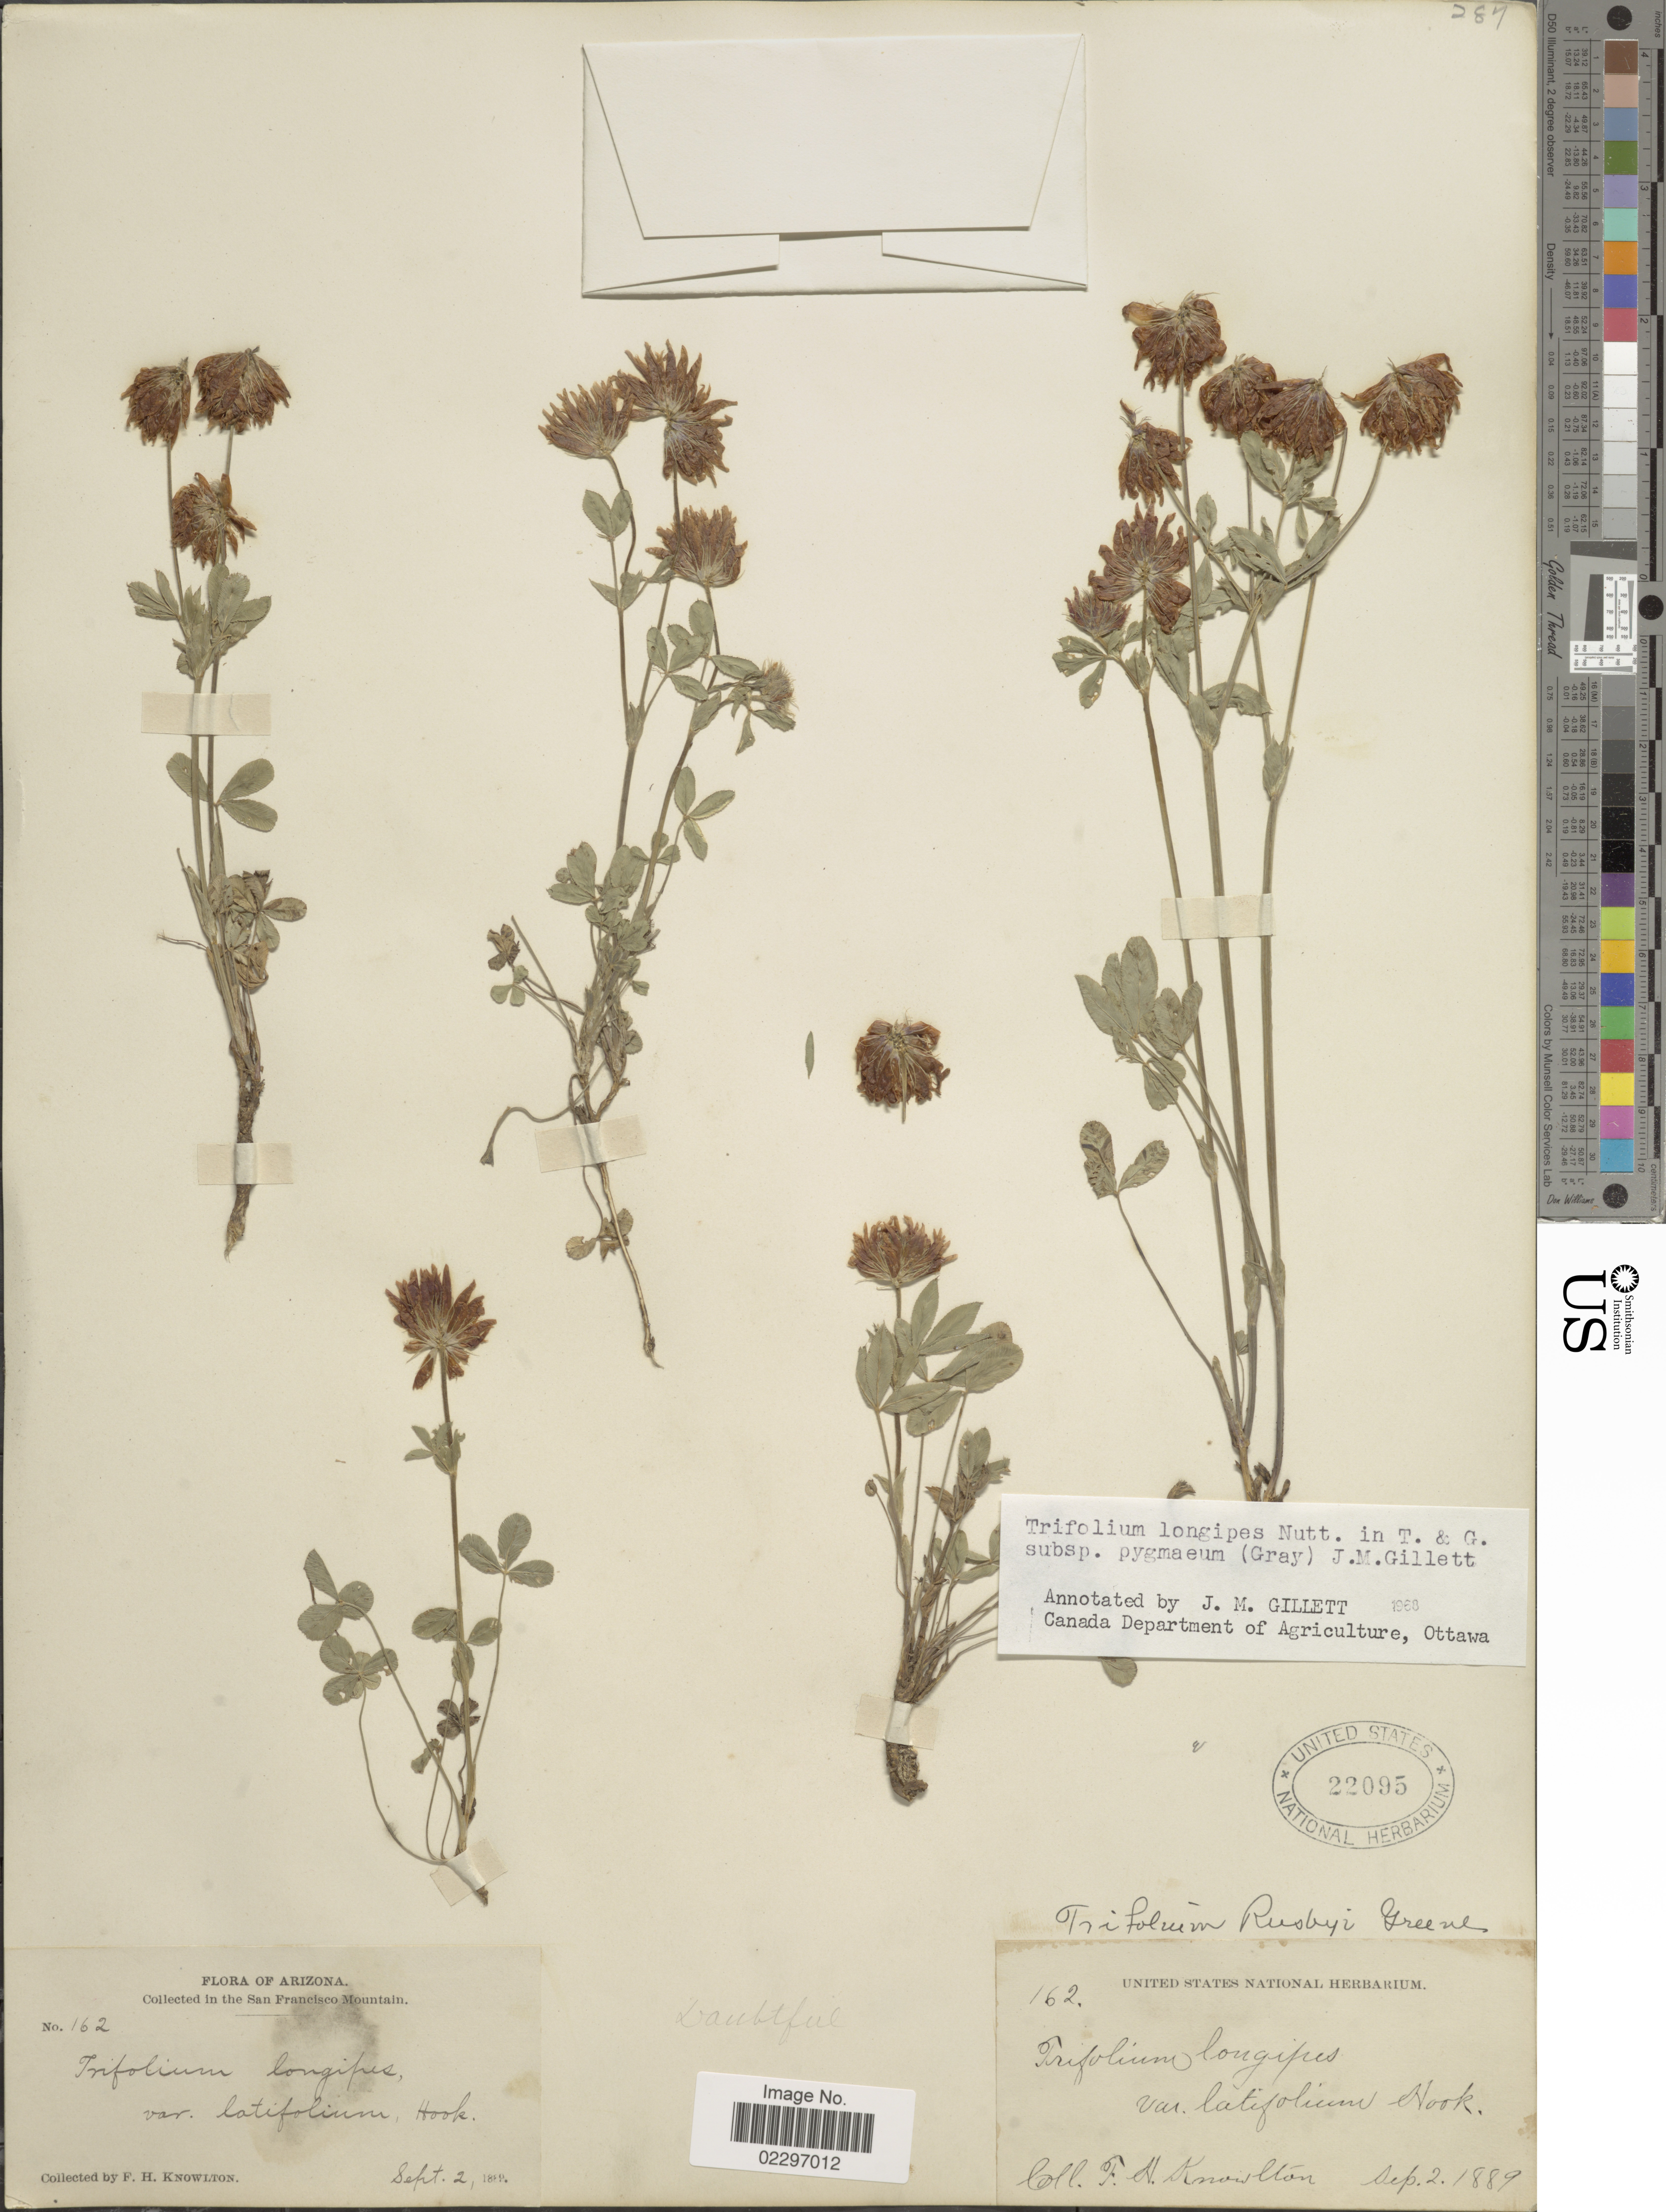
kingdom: Plantae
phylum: Tracheophyta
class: Magnoliopsida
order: Fabales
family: Fabaceae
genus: Trifolium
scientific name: Trifolium longipes var. pygmaeum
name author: A. Gray in Ives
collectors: F. H. Knowlton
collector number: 162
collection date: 1889-09-02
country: United States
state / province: Arizona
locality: In the San Francisco Mountain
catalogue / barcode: US 22095